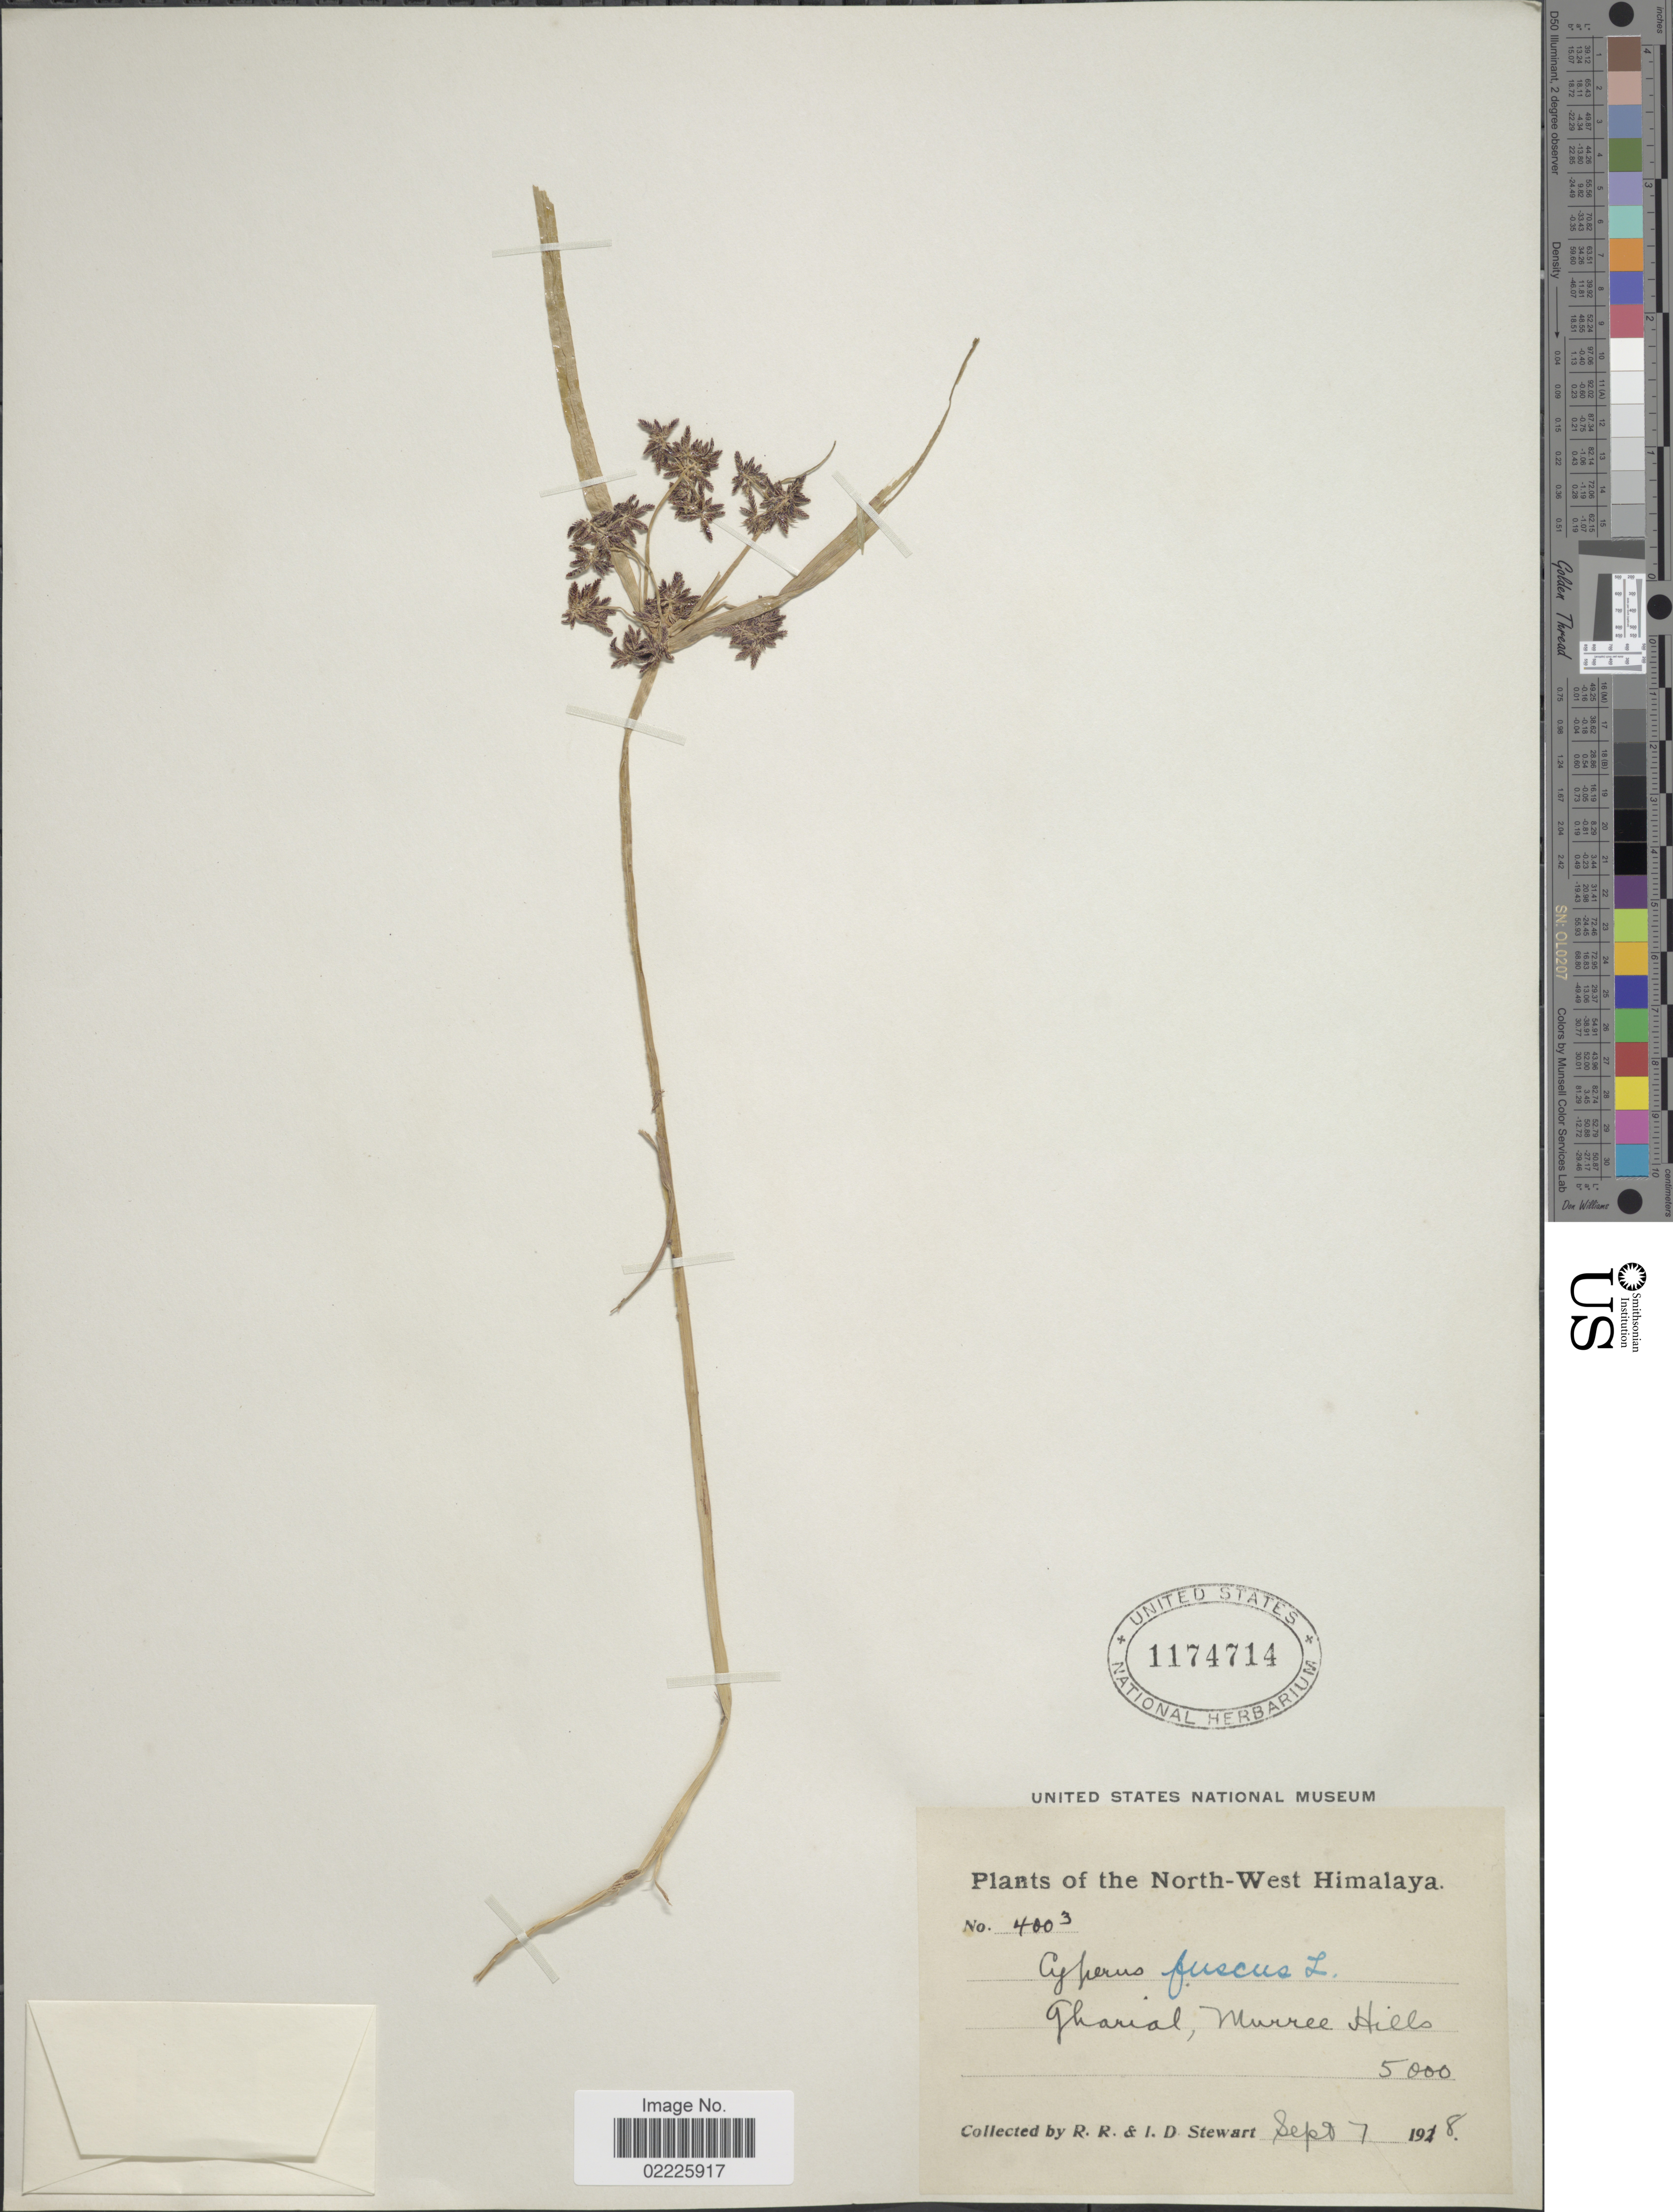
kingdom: Plantae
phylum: Tracheophyta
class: Liliopsida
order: Poales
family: Cyperaceae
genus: Cyperus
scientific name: Cyperus fuscus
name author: L.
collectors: R. R. Stewart & I. Stewart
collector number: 4003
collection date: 1918-09-07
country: Pakistan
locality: North-West Himalaya, Gharial, Murree Hills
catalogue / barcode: US 1174714